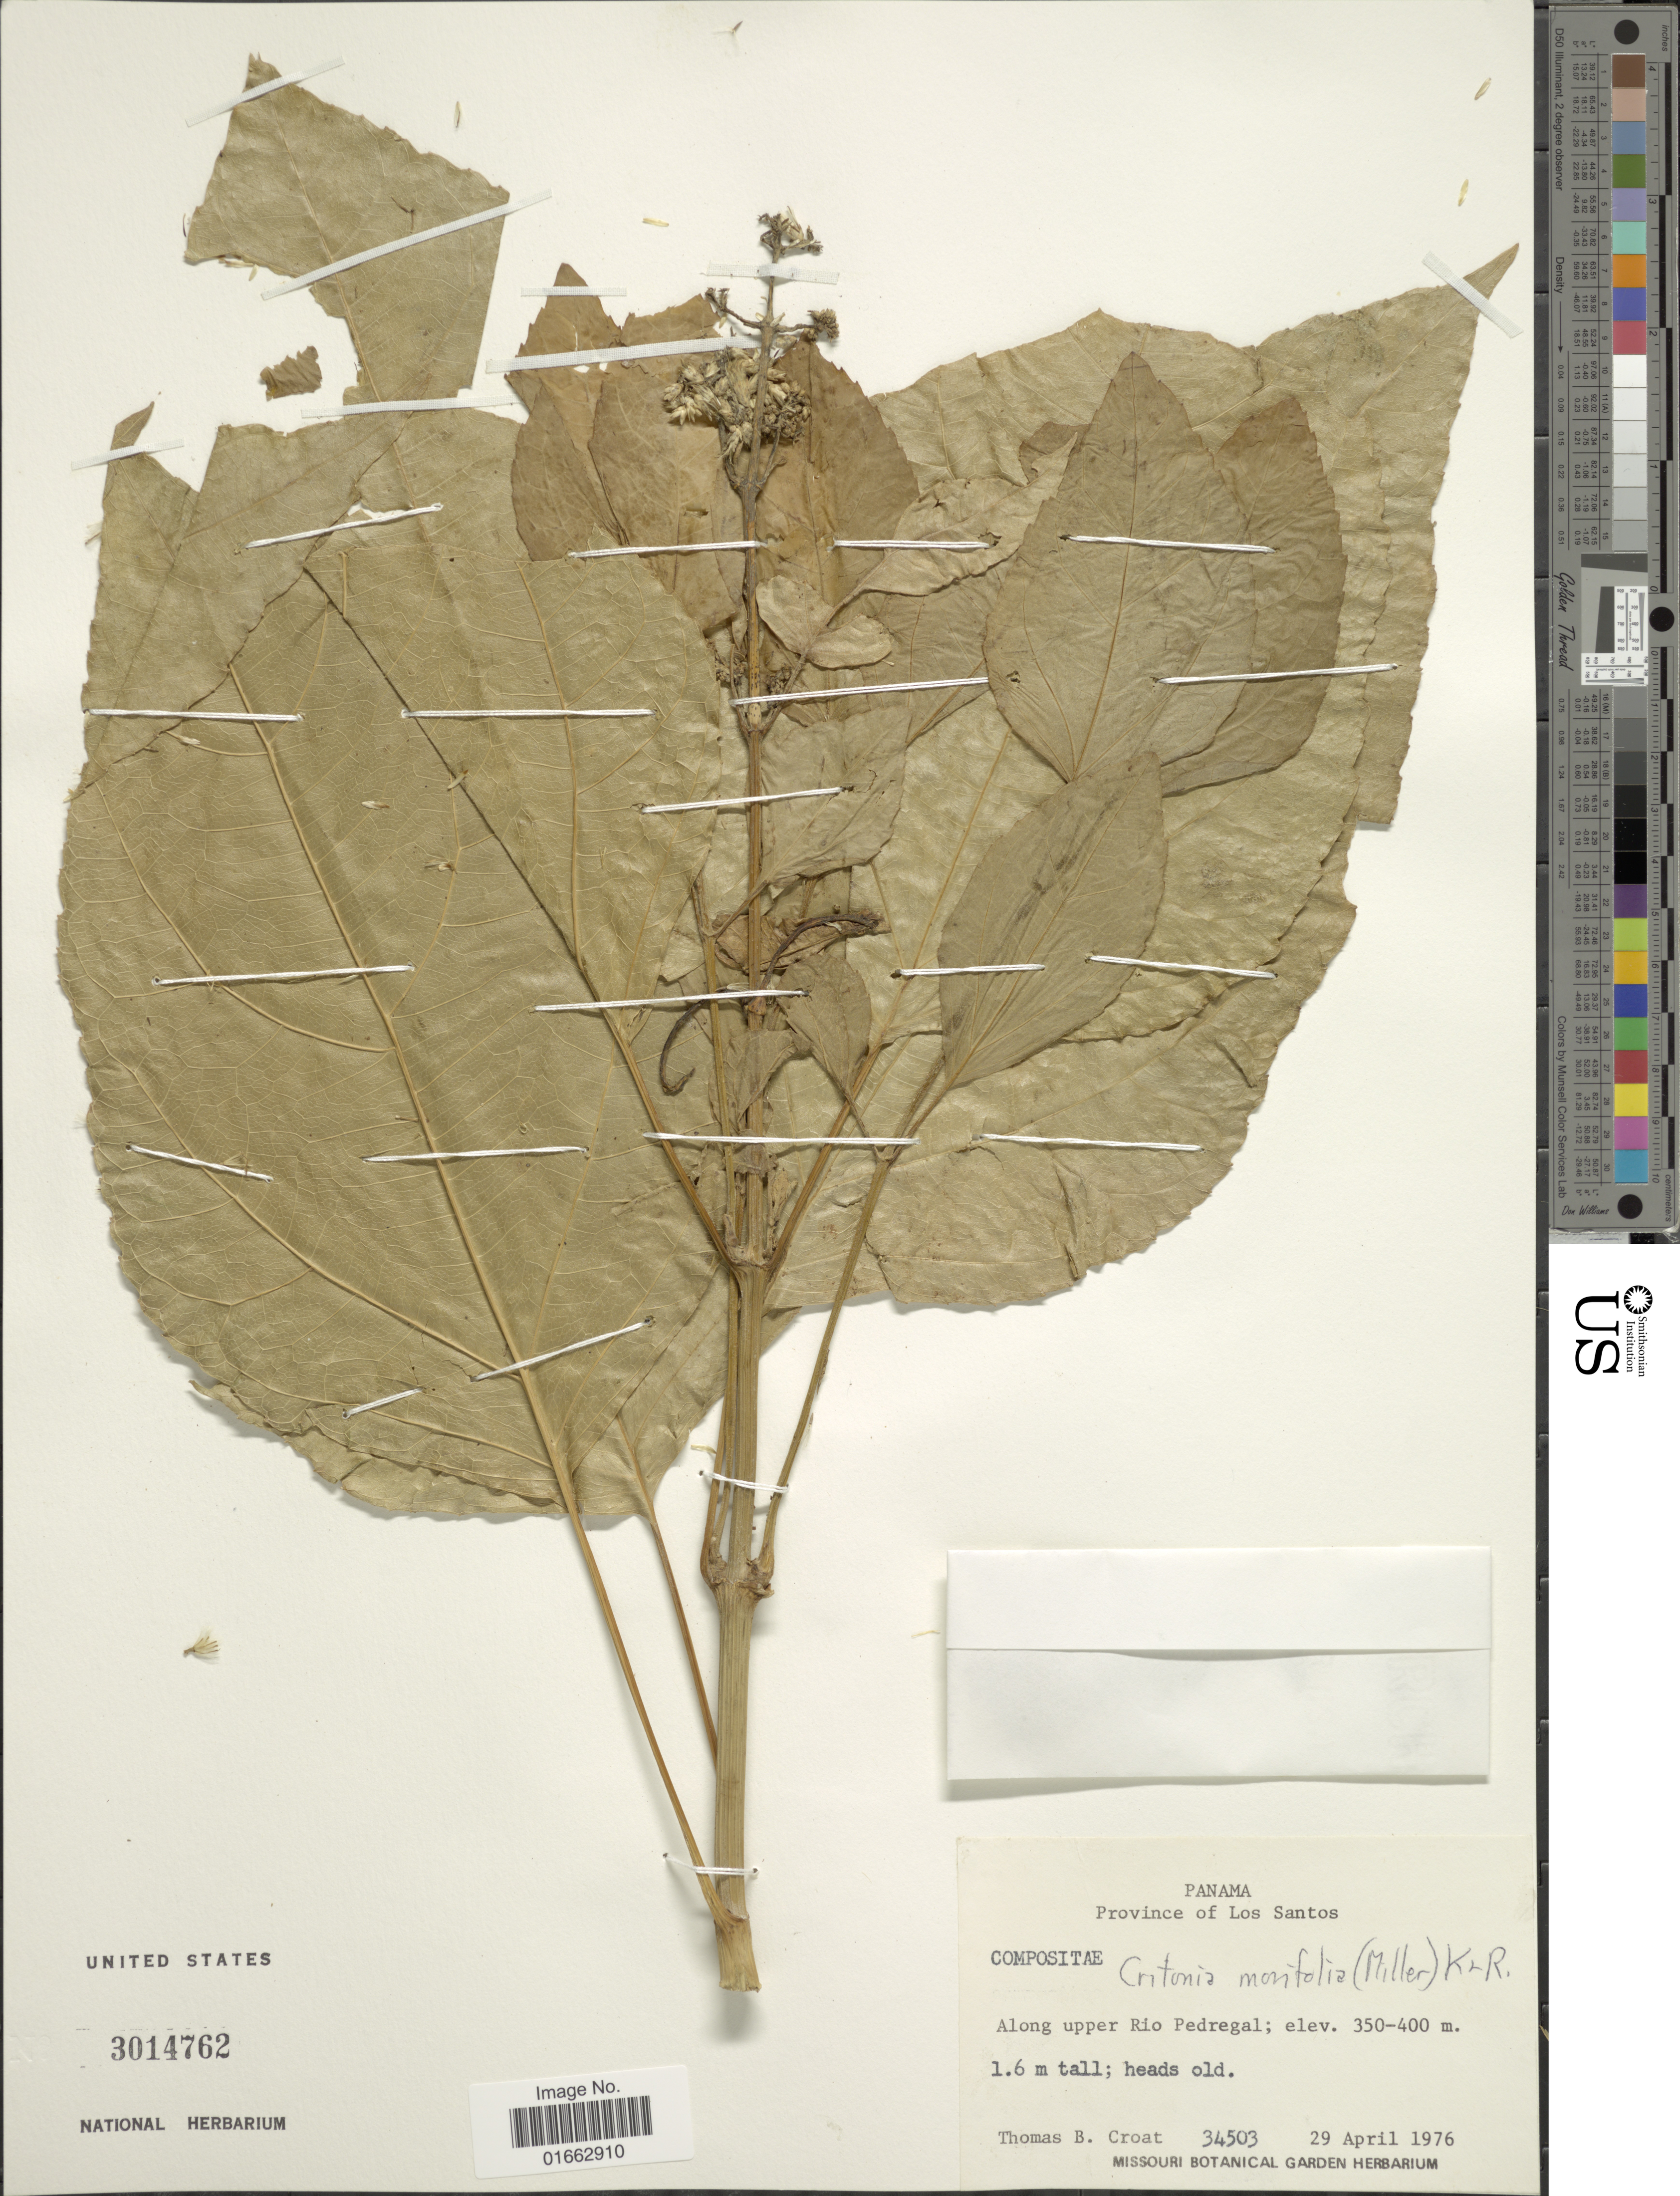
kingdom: Plantae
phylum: Tracheophyta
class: Magnoliopsida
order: Asterales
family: Asteraceae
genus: Critonia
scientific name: Critonia morifolia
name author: (Mill.) R.M. King & H. Rob.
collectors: T. B. Croat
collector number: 34503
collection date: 1976-04-29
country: Panama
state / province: Los Santos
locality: Along upper Rio Pedregal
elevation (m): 350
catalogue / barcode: US 3014762